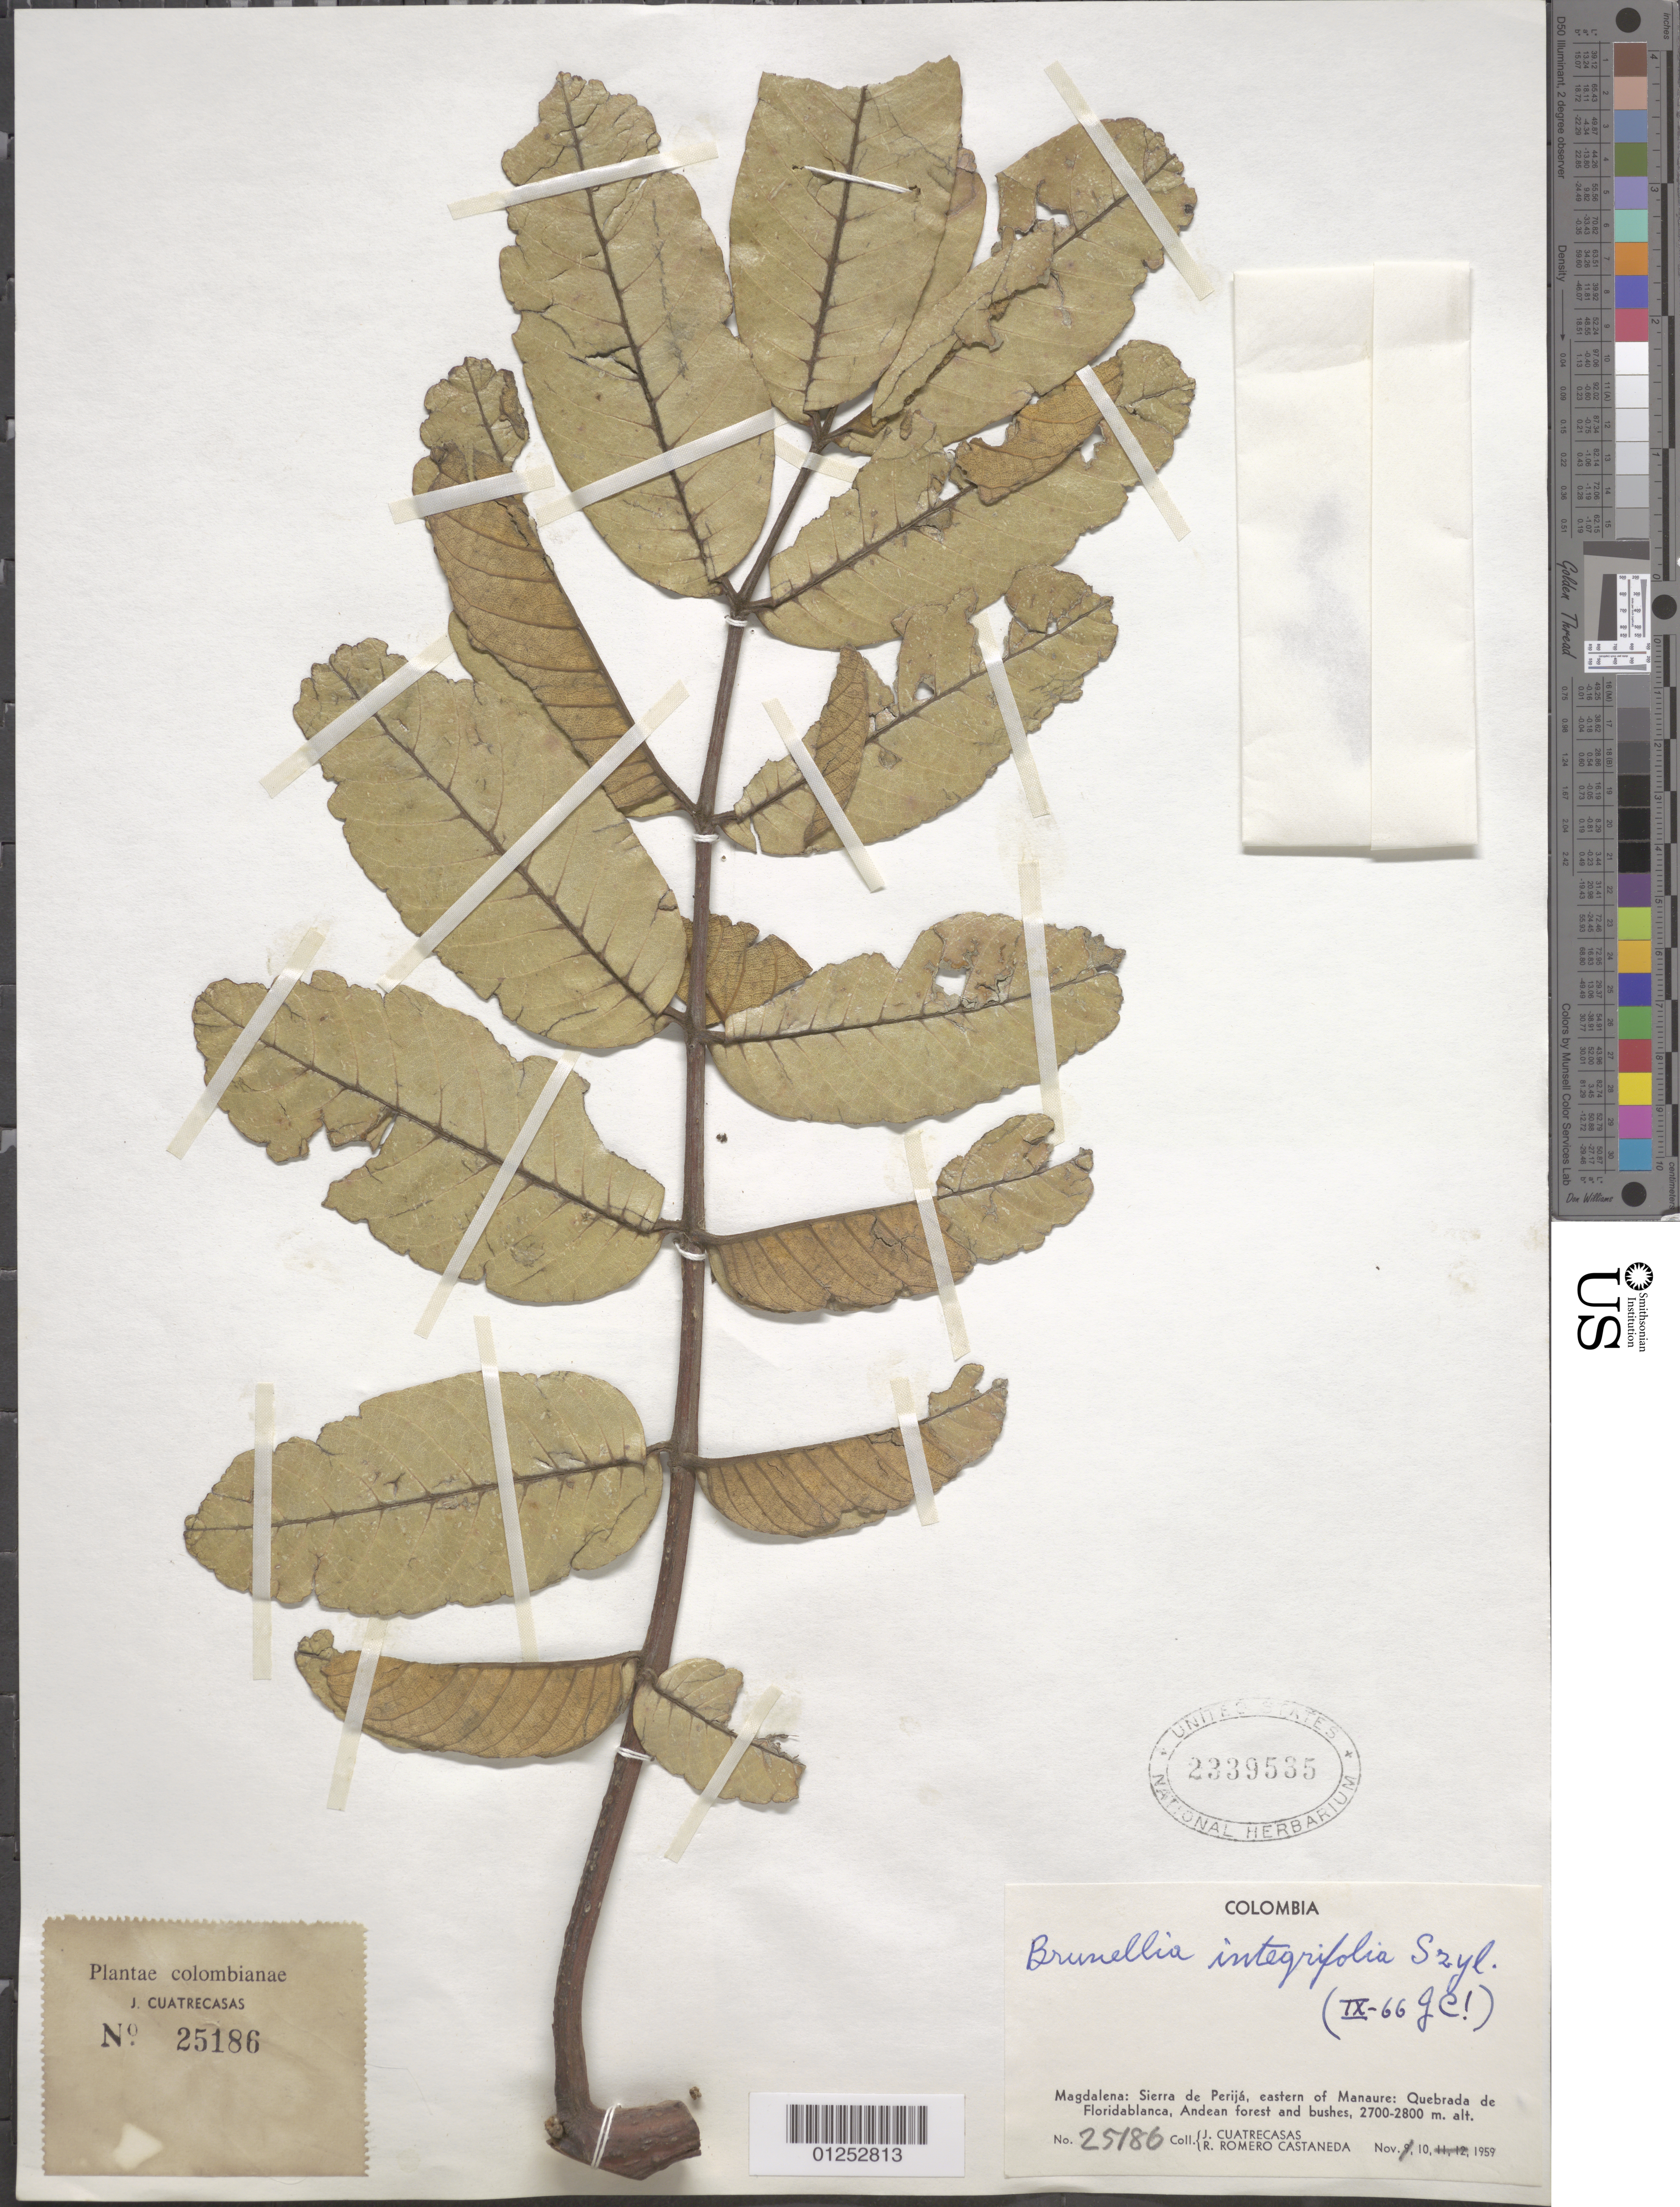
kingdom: Plantae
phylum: Tracheophyta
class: Magnoliopsida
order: Oxalidales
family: Brunelliaceae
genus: Brunellia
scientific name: Brunellia integrifolia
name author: Szyszyl.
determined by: Cuatrecasas, J.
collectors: J. Cuatrecasas & R. Romero Castañeda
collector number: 25186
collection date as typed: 10 Nov 1959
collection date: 1959-11-10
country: Colombia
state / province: Magdalena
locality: Sierra de Perija, E of Manaure: Quebrada de Floridablanca.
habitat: Andean forest and bushes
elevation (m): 2700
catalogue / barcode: US 2339535